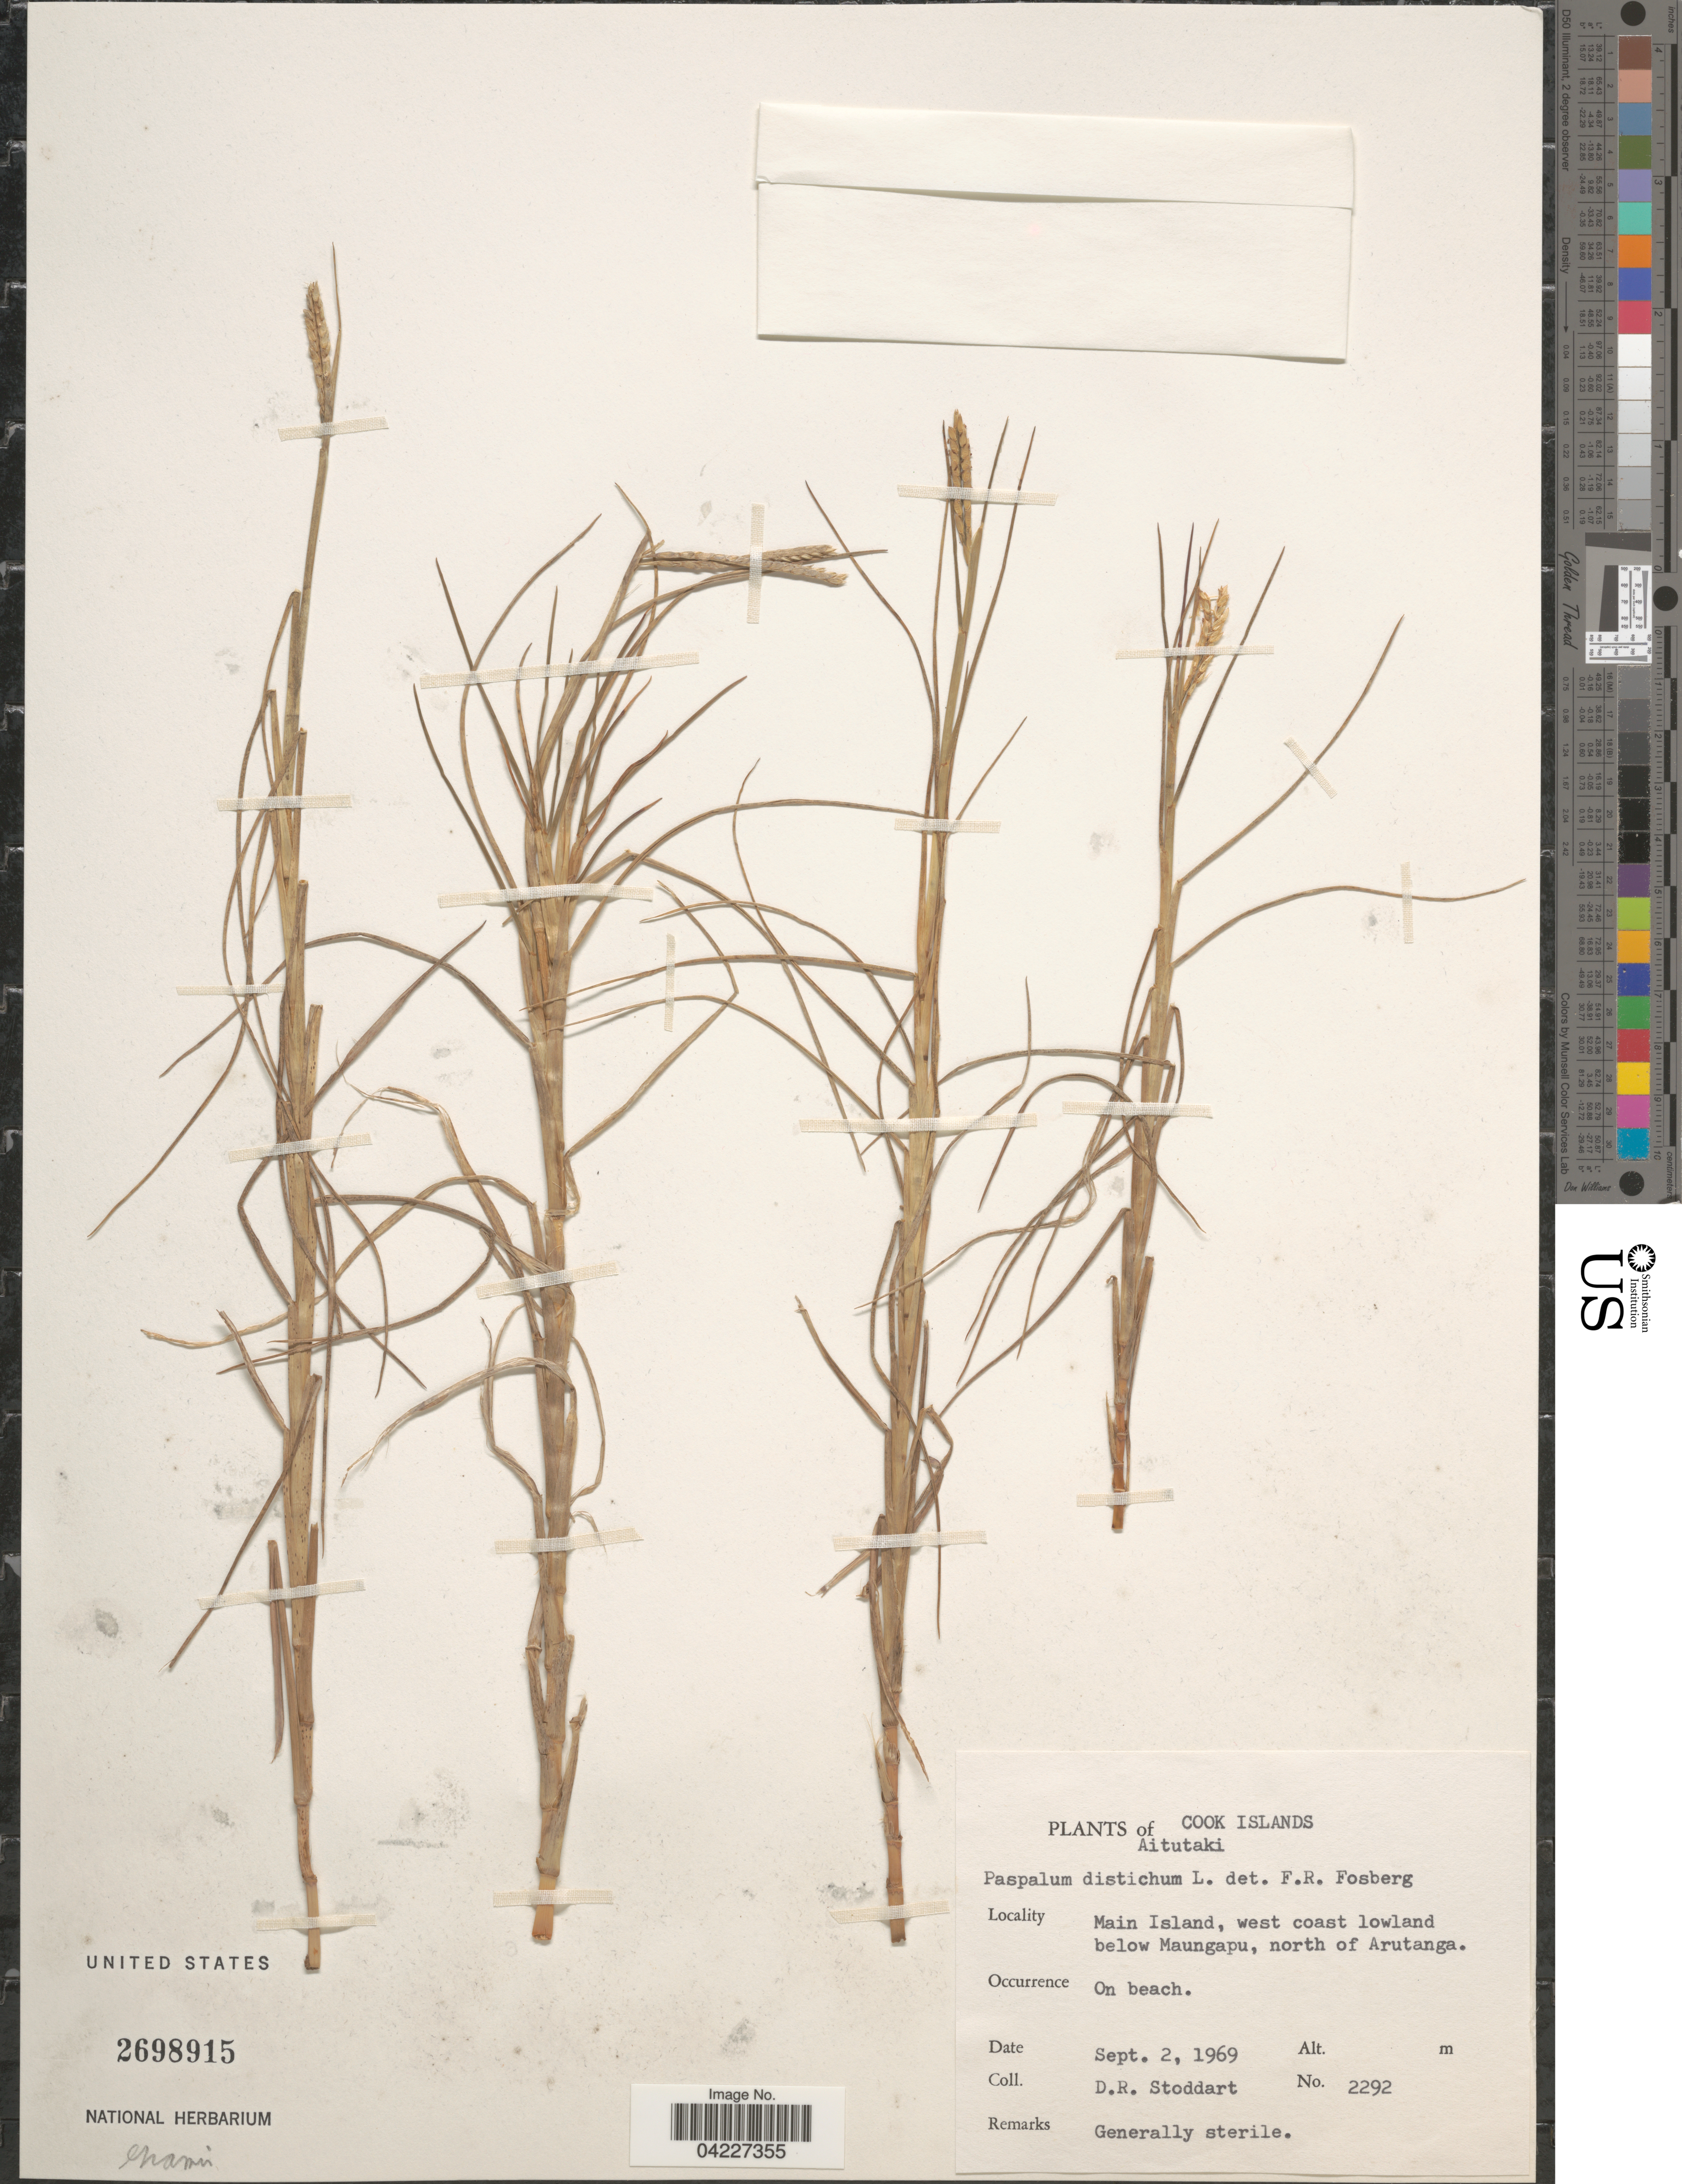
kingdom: Plantae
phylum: Tracheophyta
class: Liliopsida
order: Poales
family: Poaceae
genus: Paspalum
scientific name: Paspalum paspalodes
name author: (Michx.) Scribn.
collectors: D. R. Stoddart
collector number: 2292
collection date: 1969-09-02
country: Cook Islands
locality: Aitutaki. Main Island, west coast lowland below Maungapu, north of Arutanga.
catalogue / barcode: US 2698915